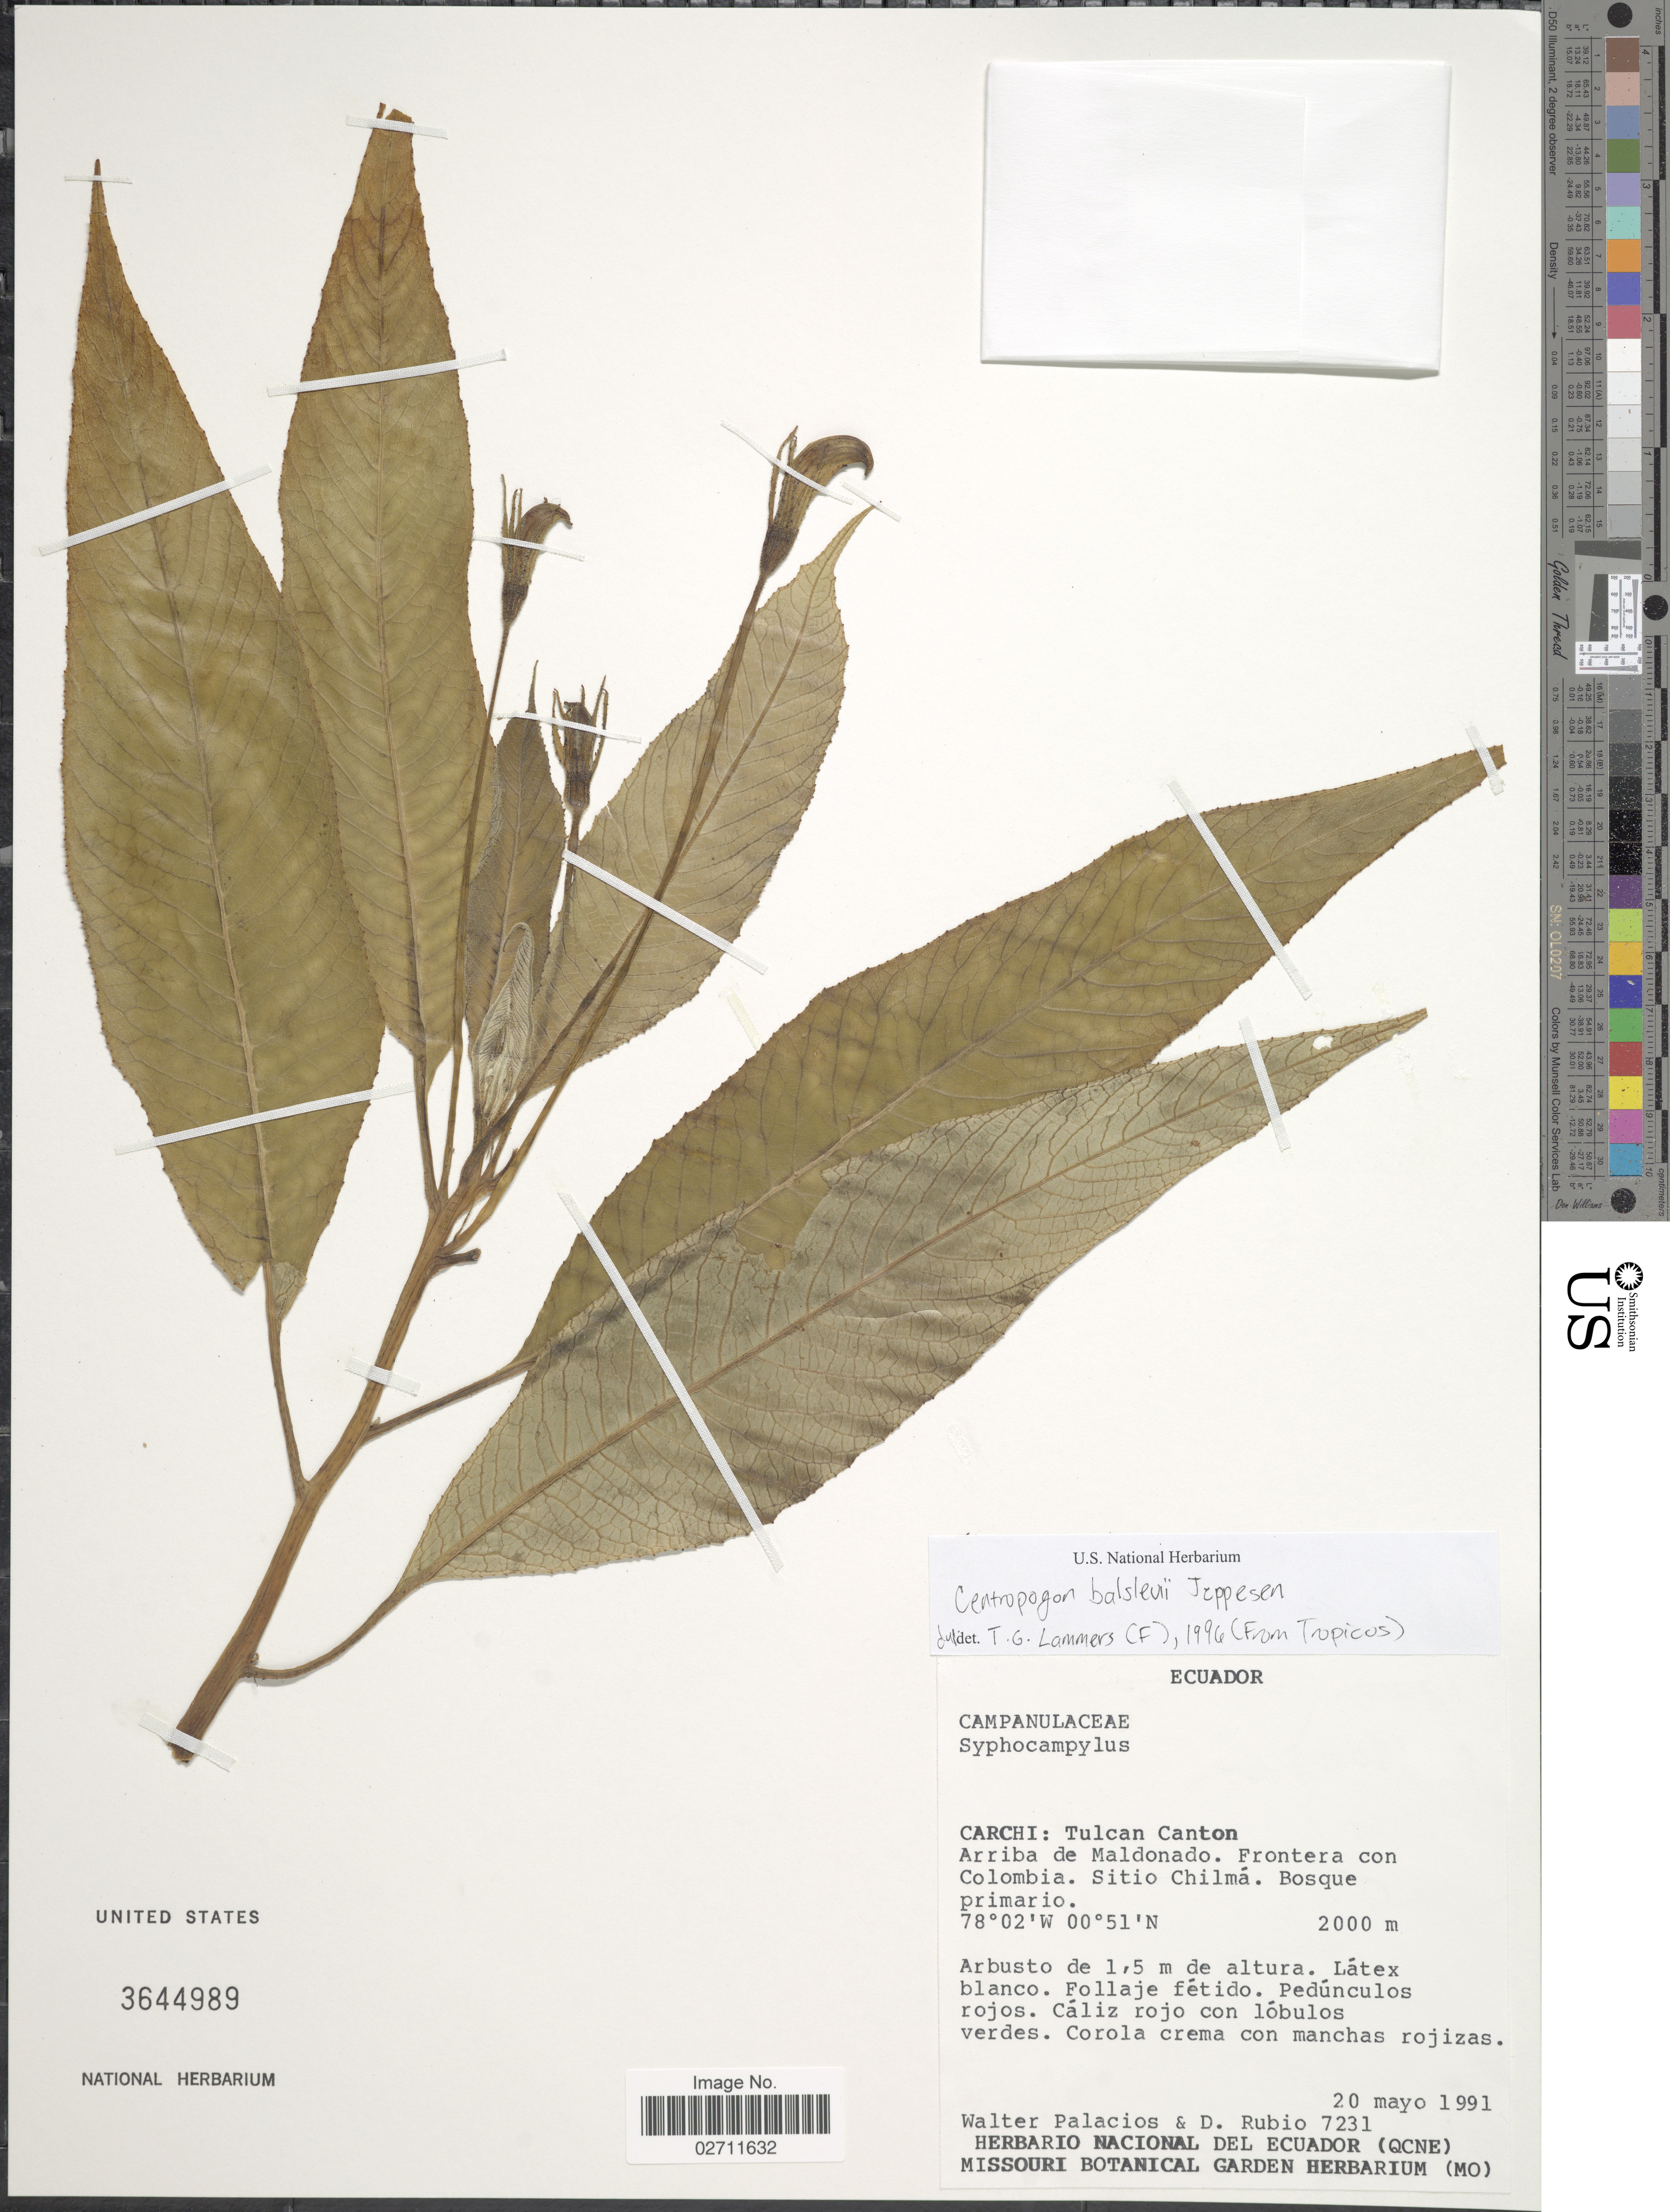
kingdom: Plantae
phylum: Tracheophyta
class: Magnoliopsida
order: Asterales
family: Campanulaceae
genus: Centropogon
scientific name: Centropogon balslevii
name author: Jeppesen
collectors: W. Palacios & D. Rubio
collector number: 7231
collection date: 1991-05-20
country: Ecuador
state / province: Carchi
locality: Tulcan Canton. Arriba de Maldonado. Frontera con Colombia. Sitio Chilma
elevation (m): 2000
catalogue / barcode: US 3644989